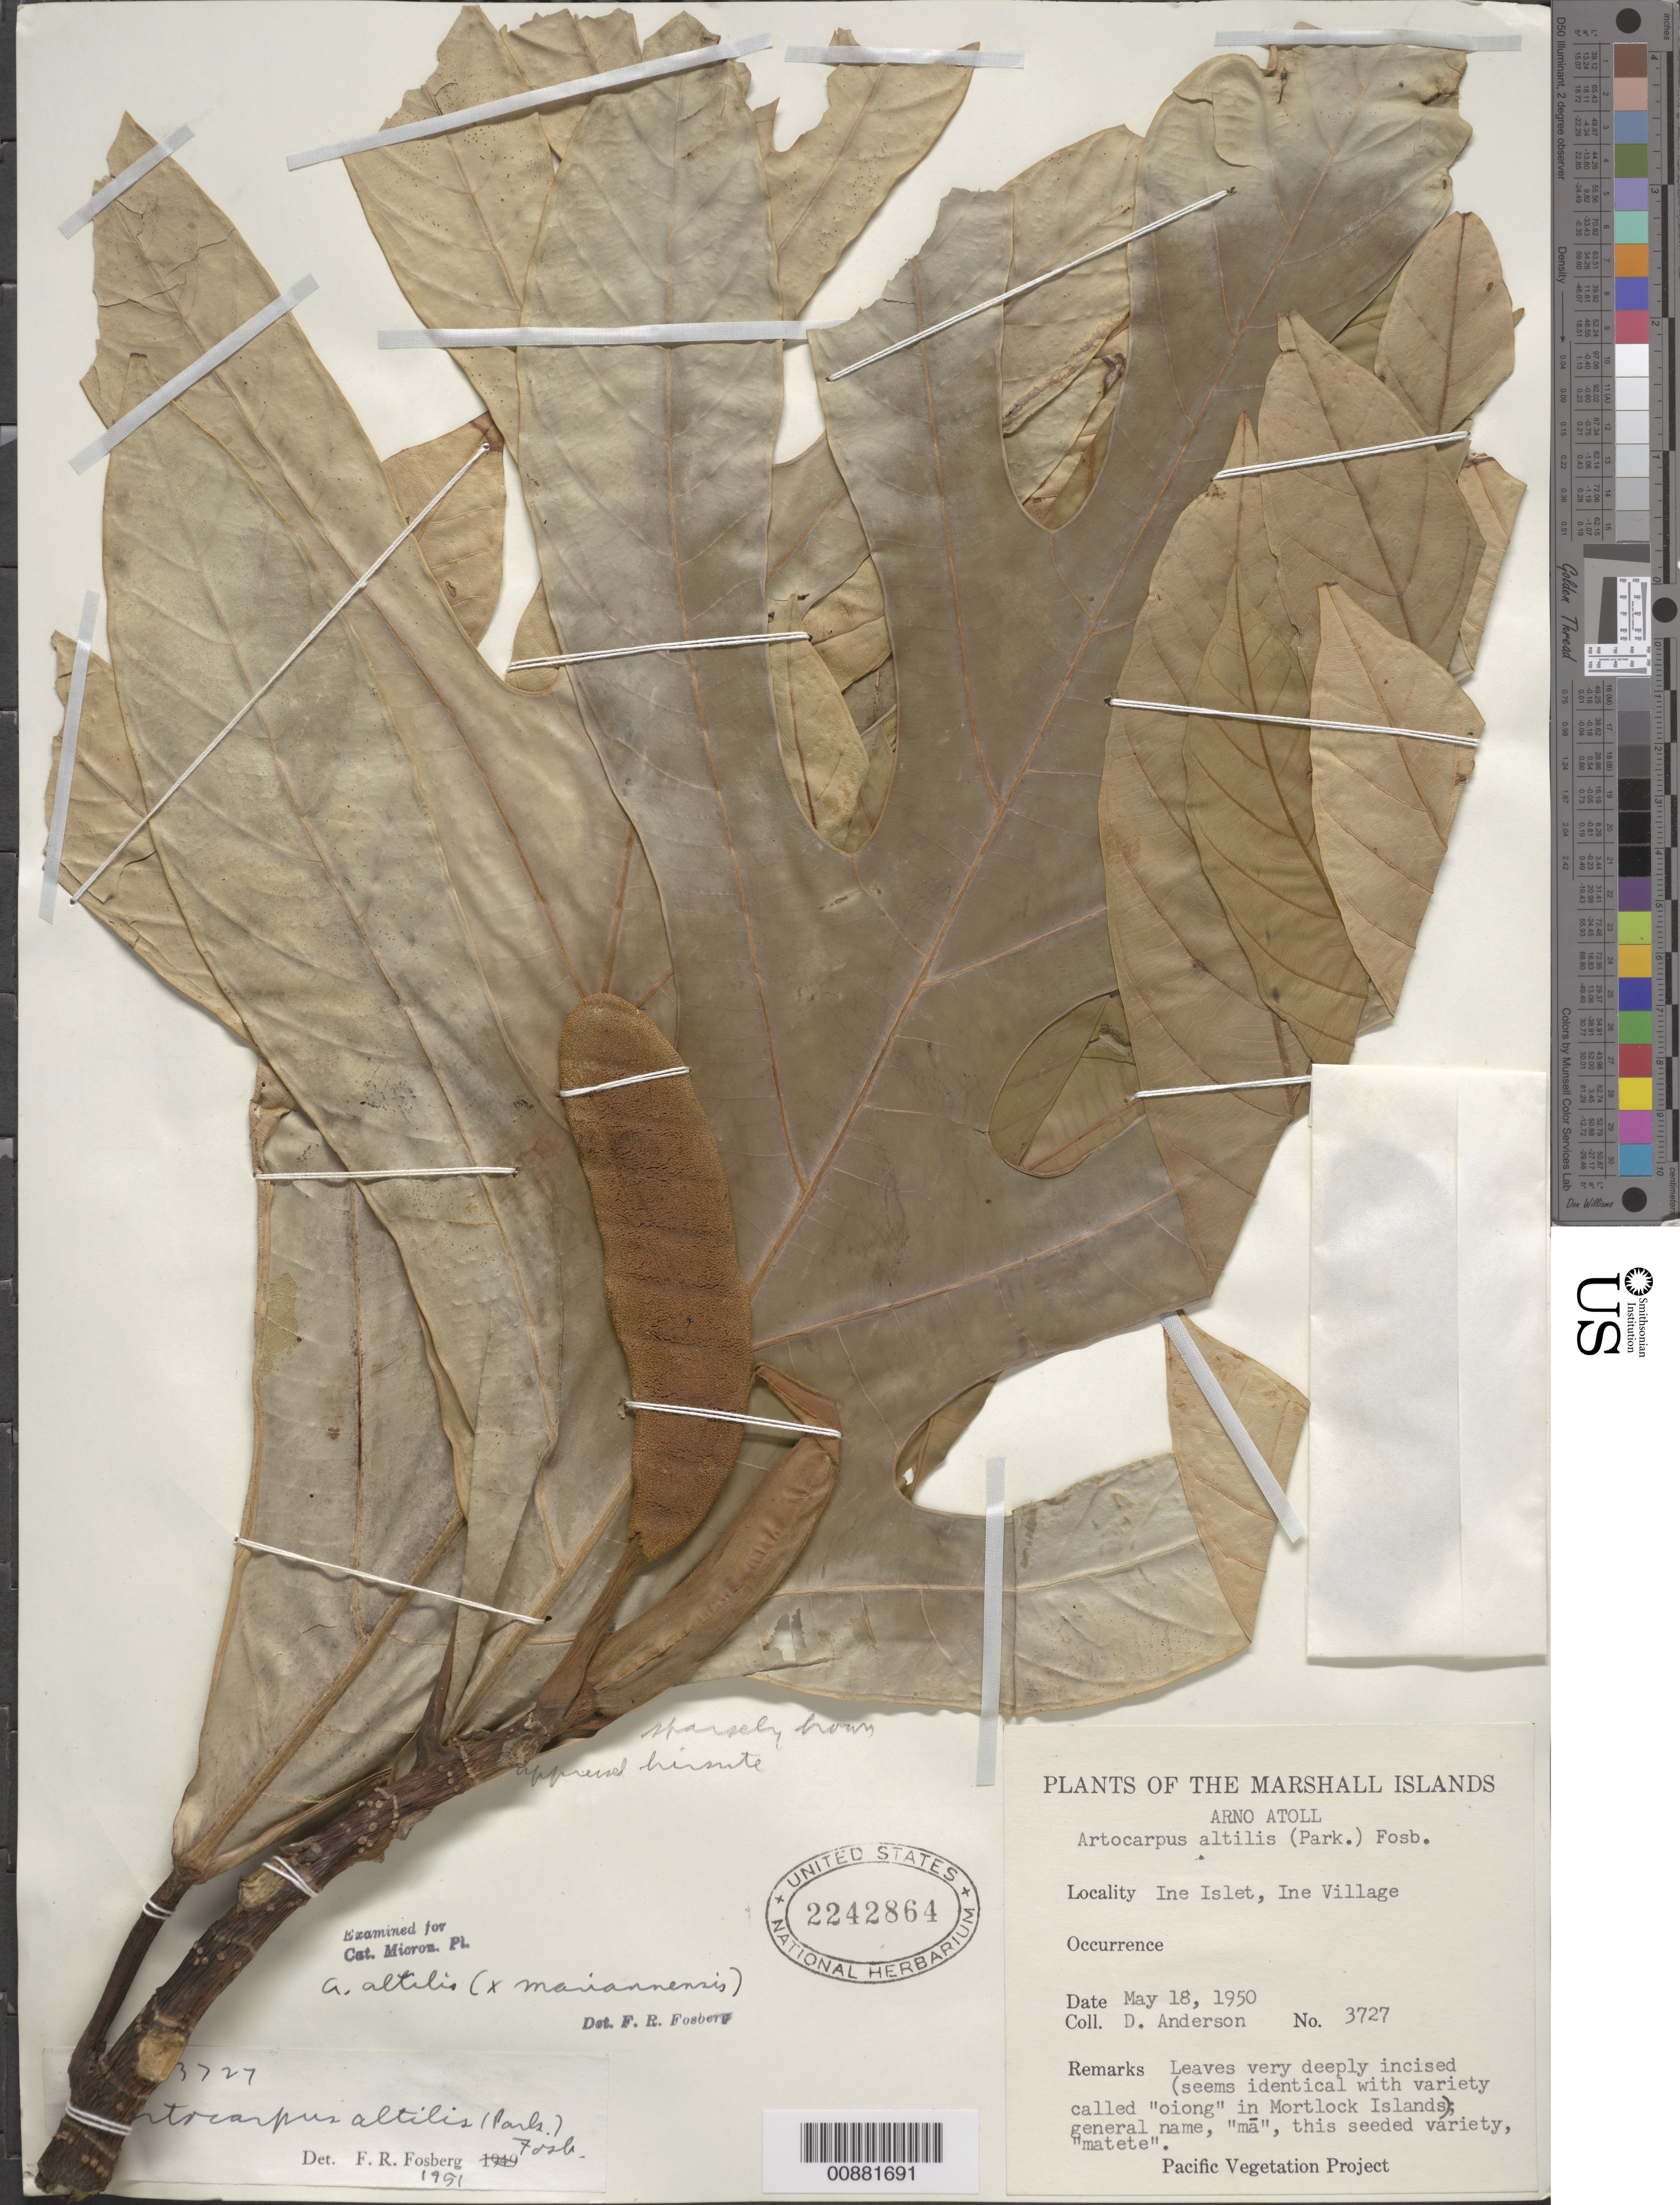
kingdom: Plantae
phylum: Tracheophyta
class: Magnoliopsida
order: Rosales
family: Moraceae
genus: Artocarpus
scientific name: Artocarpus altilis x A. mariannensis Trécul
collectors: D. Anderson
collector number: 3727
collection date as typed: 18 May 1950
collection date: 1950-05-18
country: Marshall Islands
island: Arno Atoll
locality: Ine Islet, Ine Village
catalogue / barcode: US 2242864